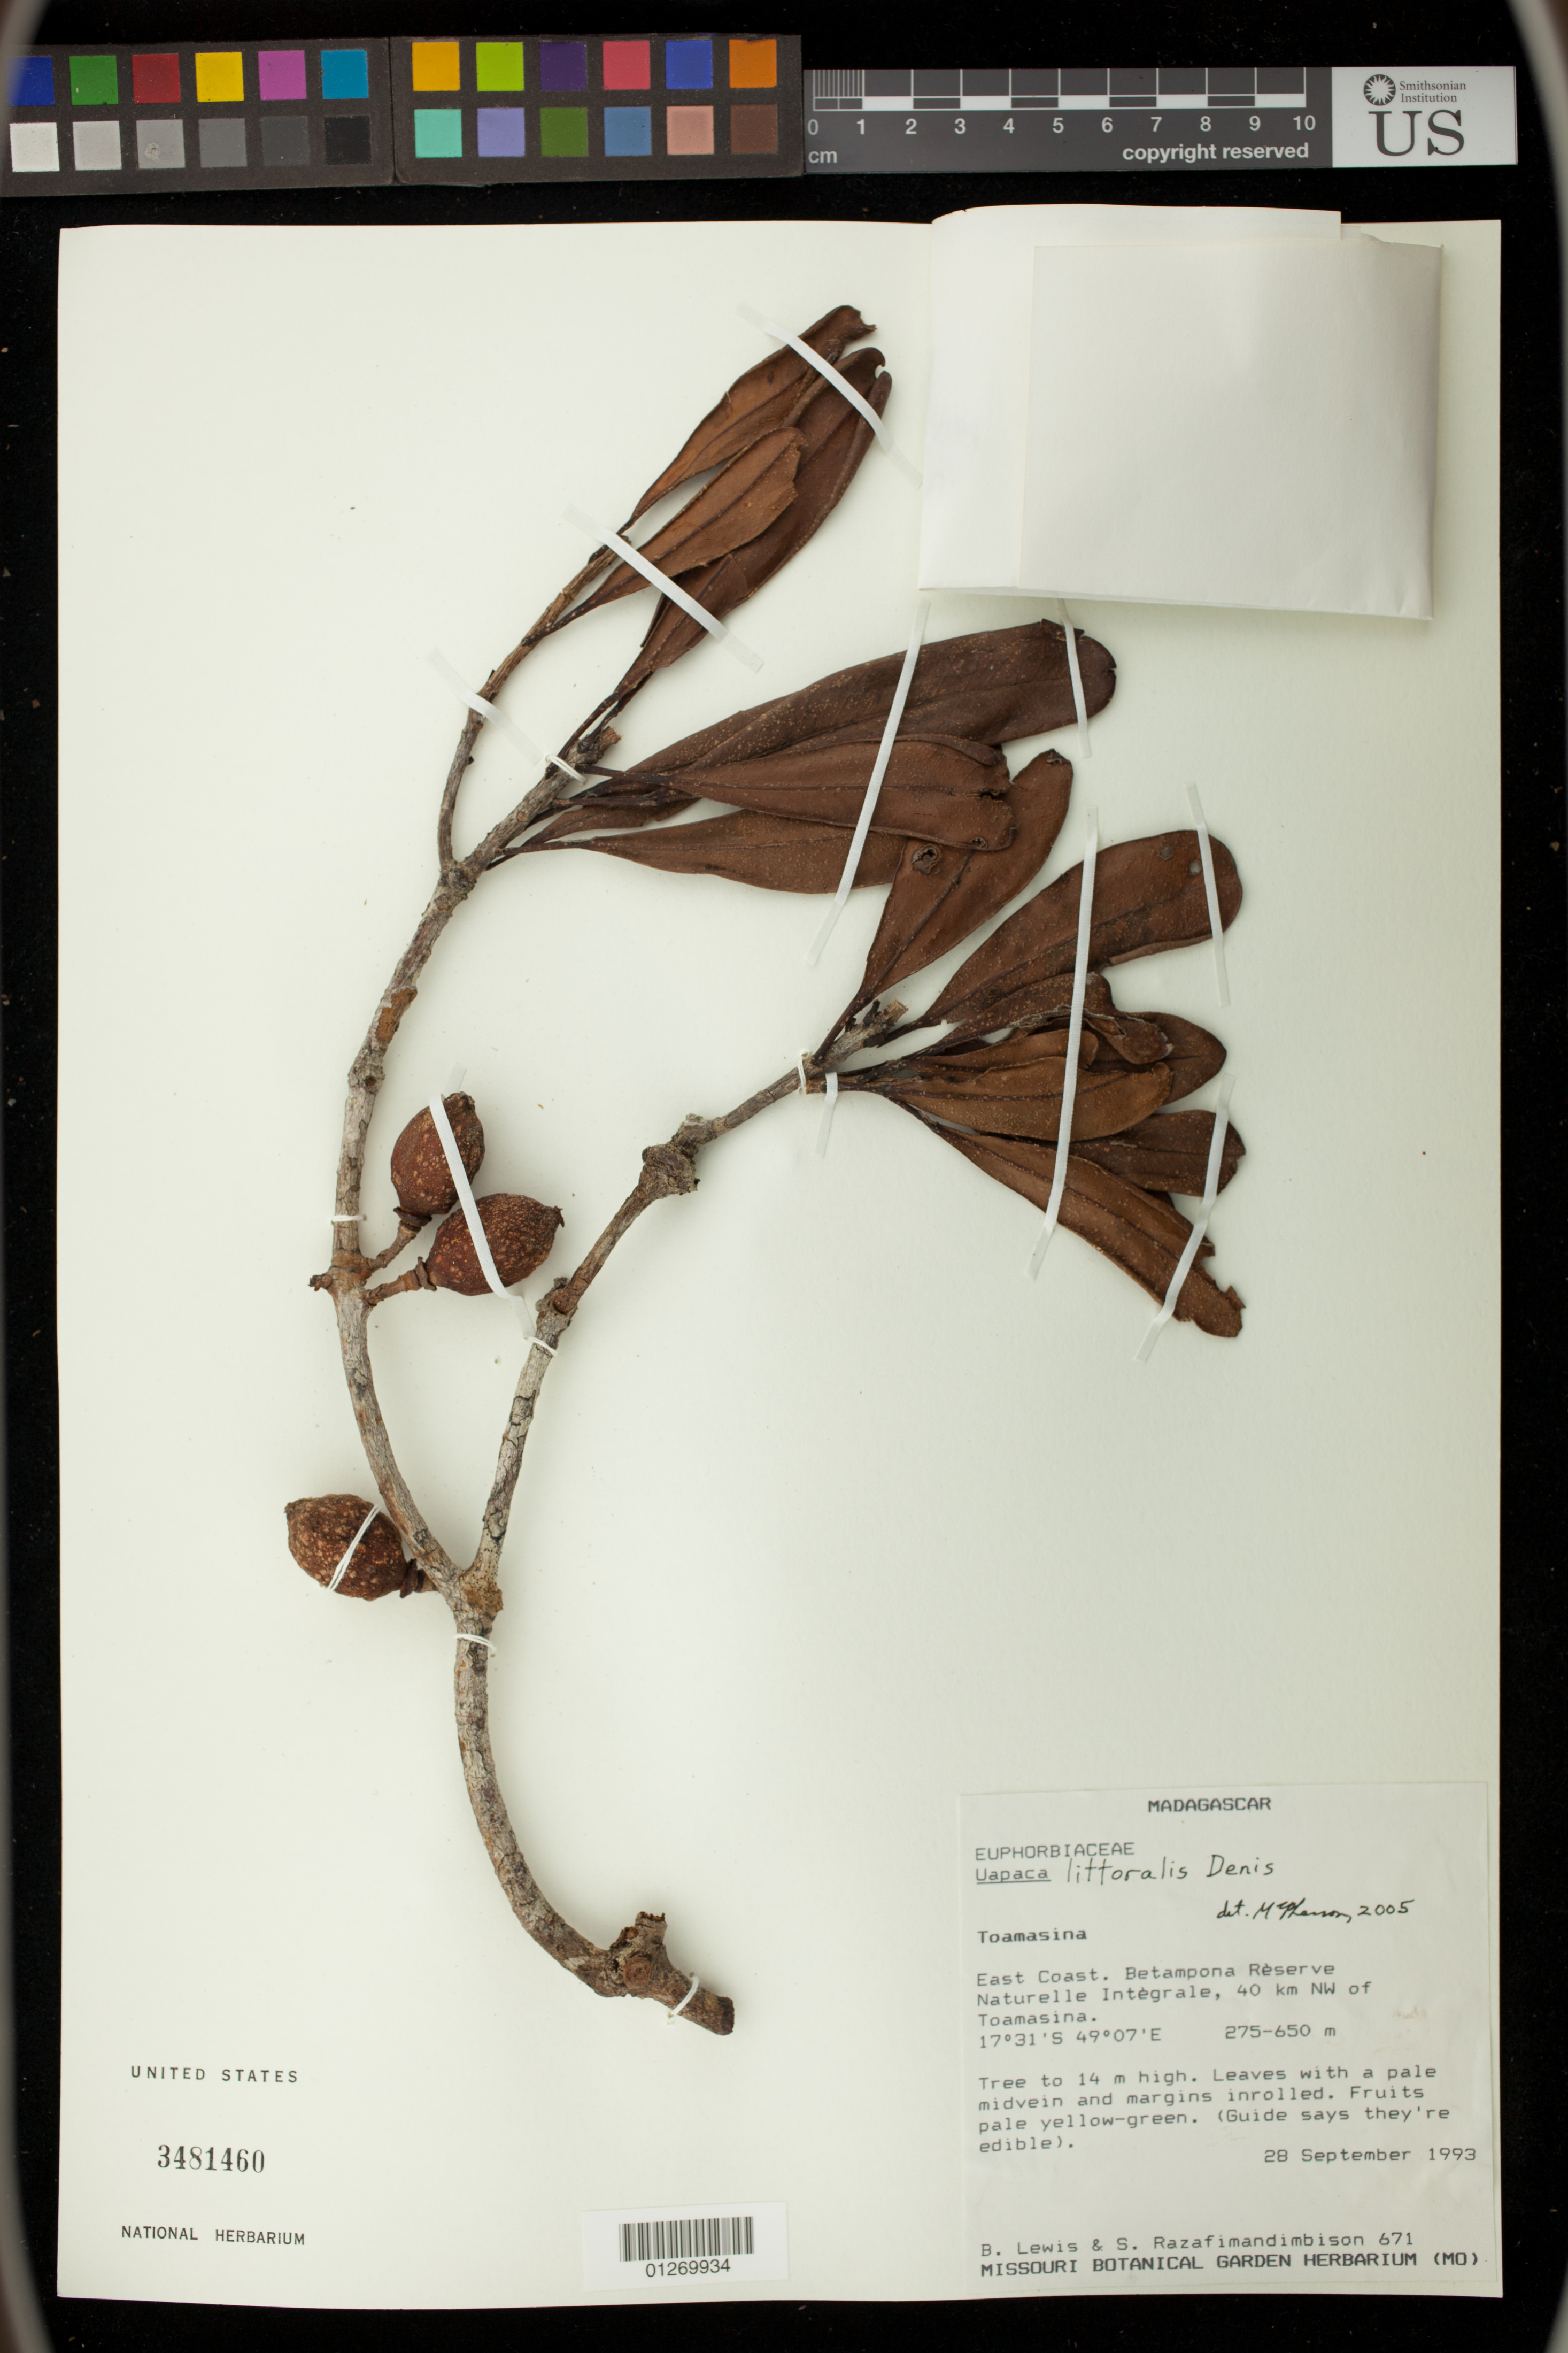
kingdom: Plantae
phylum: Tracheophyta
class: Magnoliopsida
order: Malpighiales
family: Phyllanthaceae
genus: Uapaca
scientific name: Uapaca littoralis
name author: Denis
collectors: B. A. Lewis & S. Razafimandimbison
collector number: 671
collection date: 1993-09-28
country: Madagascar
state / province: Atsinanana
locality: East Coast: Betampona Reserve Naturelle Integrale, 40 km NW of Toamasina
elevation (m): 275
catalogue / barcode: US 3481460